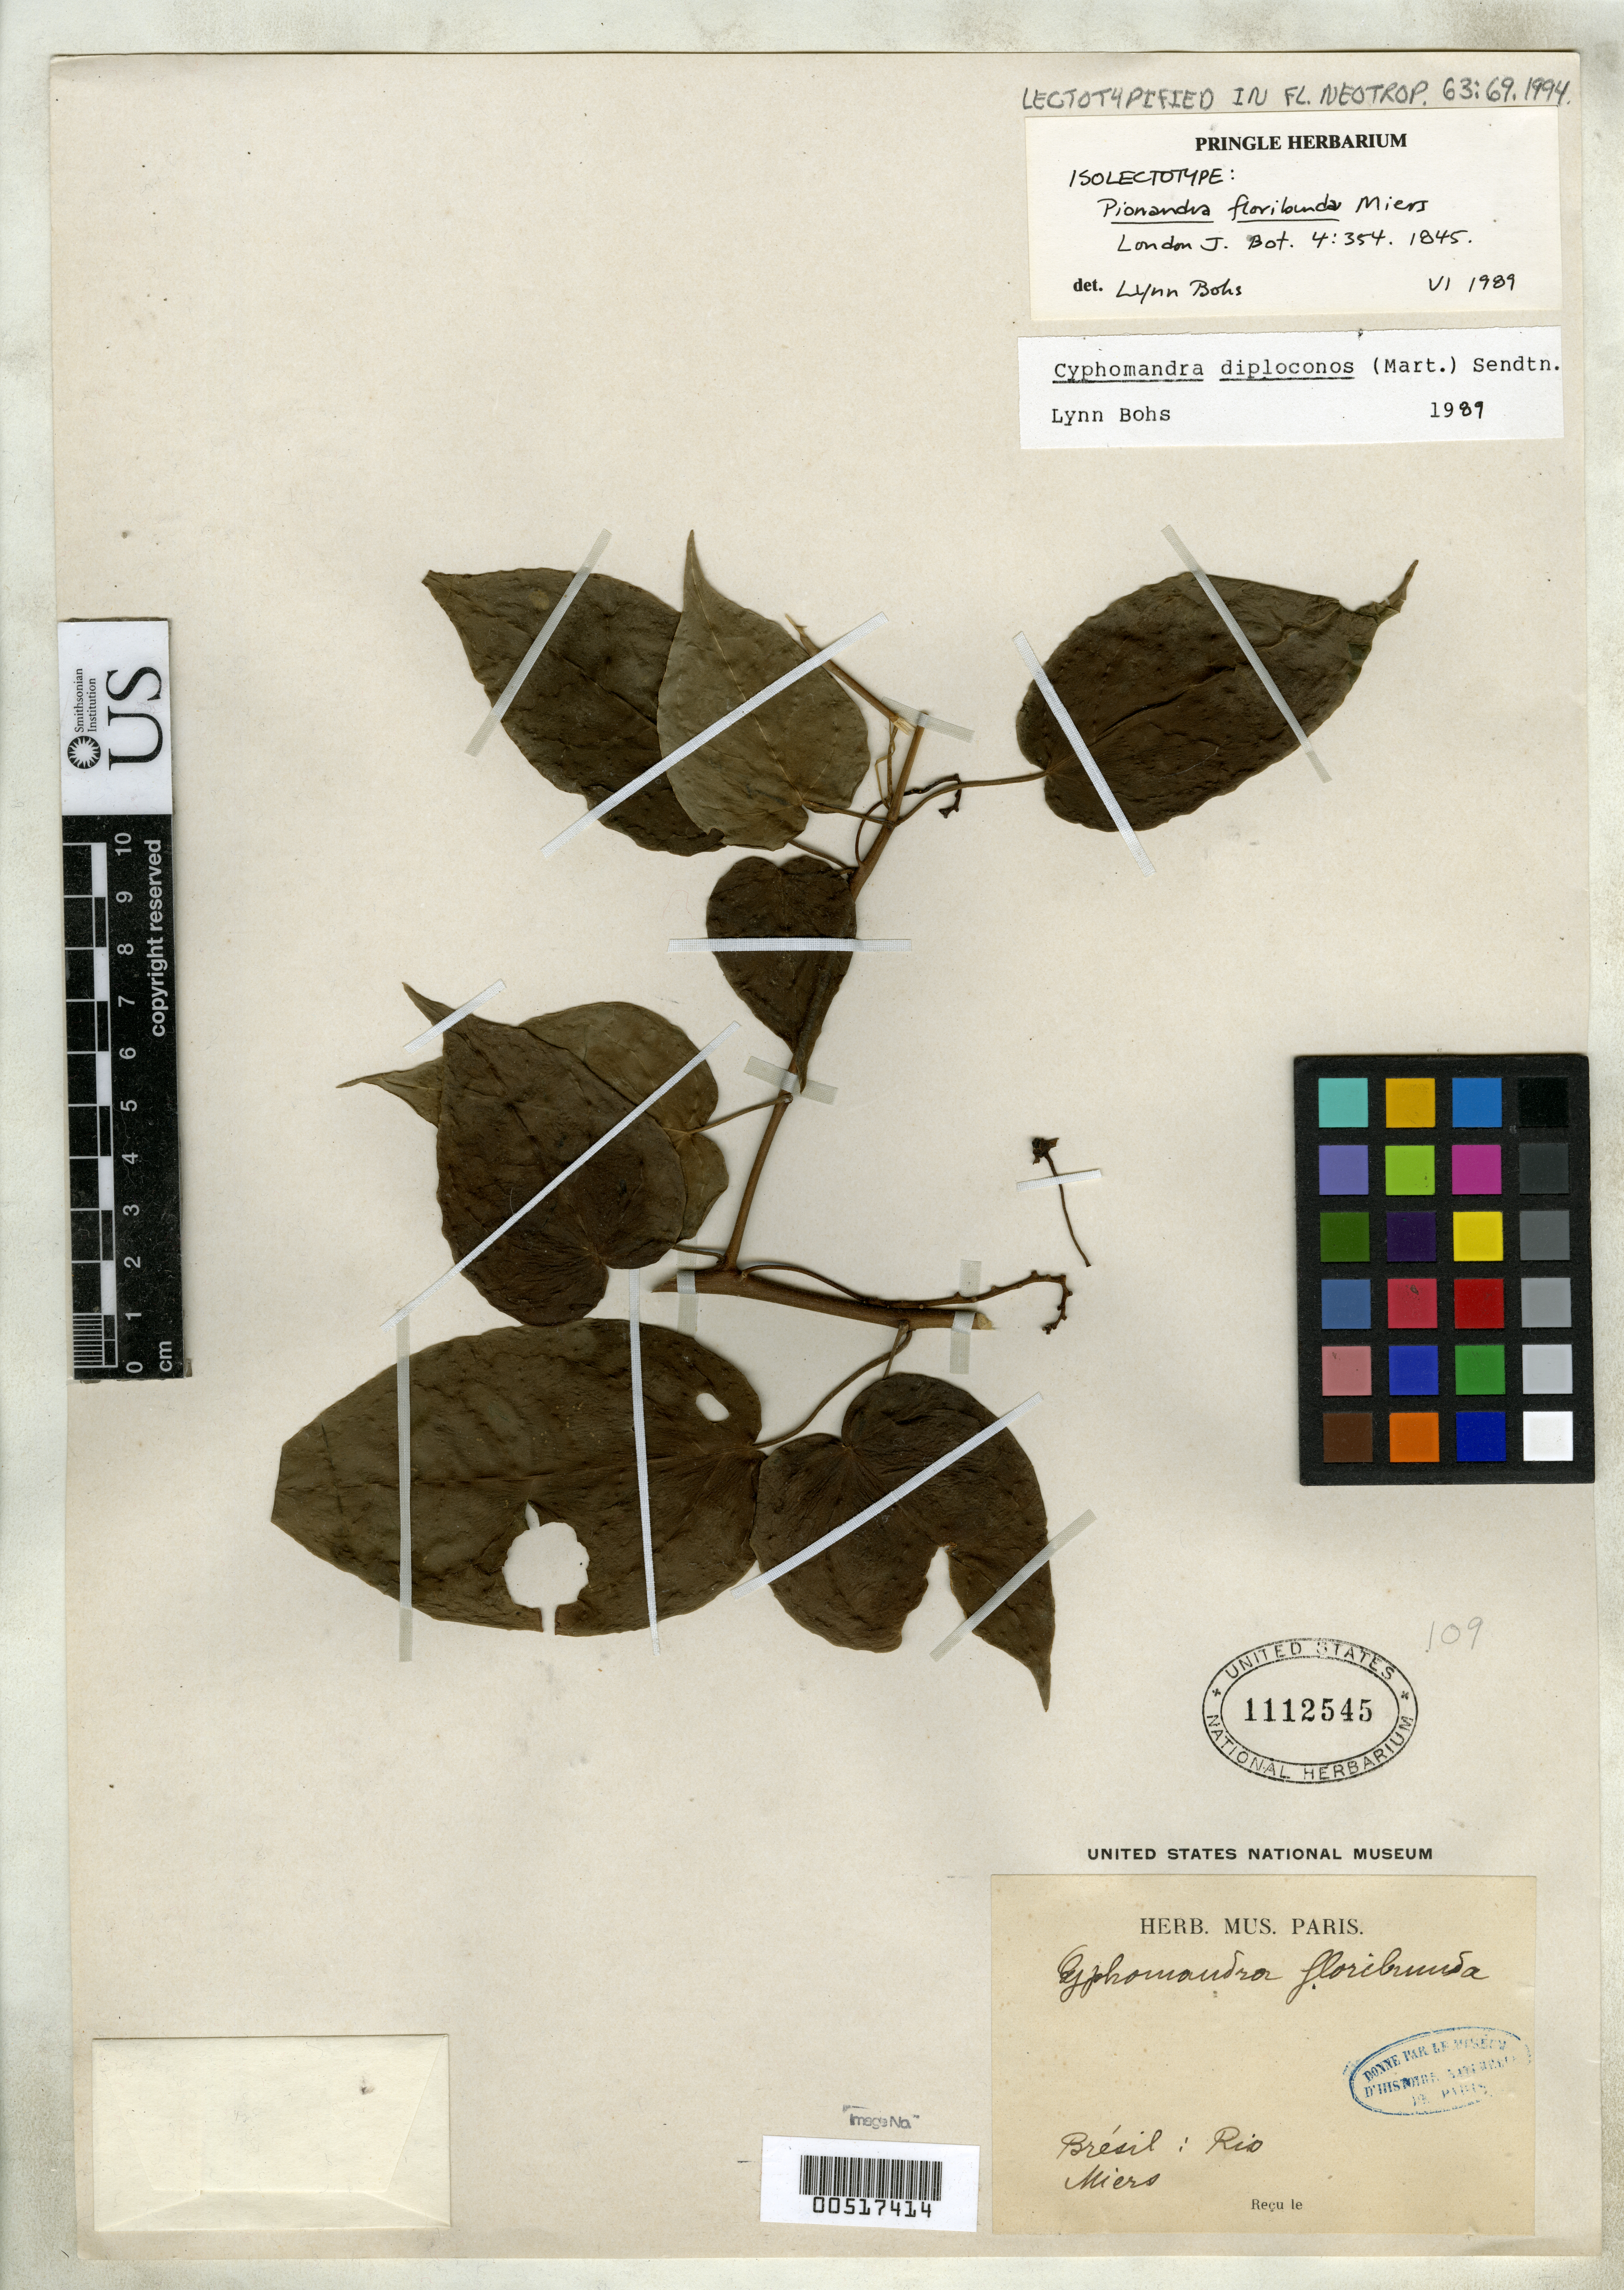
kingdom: Plantae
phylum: Tracheophyta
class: Magnoliopsida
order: Solanales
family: Solanaceae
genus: Pionandra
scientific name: Pionandra floribunda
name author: Miers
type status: Isolectotype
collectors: J. Miers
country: Brazil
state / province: Rio de Janeiro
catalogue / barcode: US 1112545